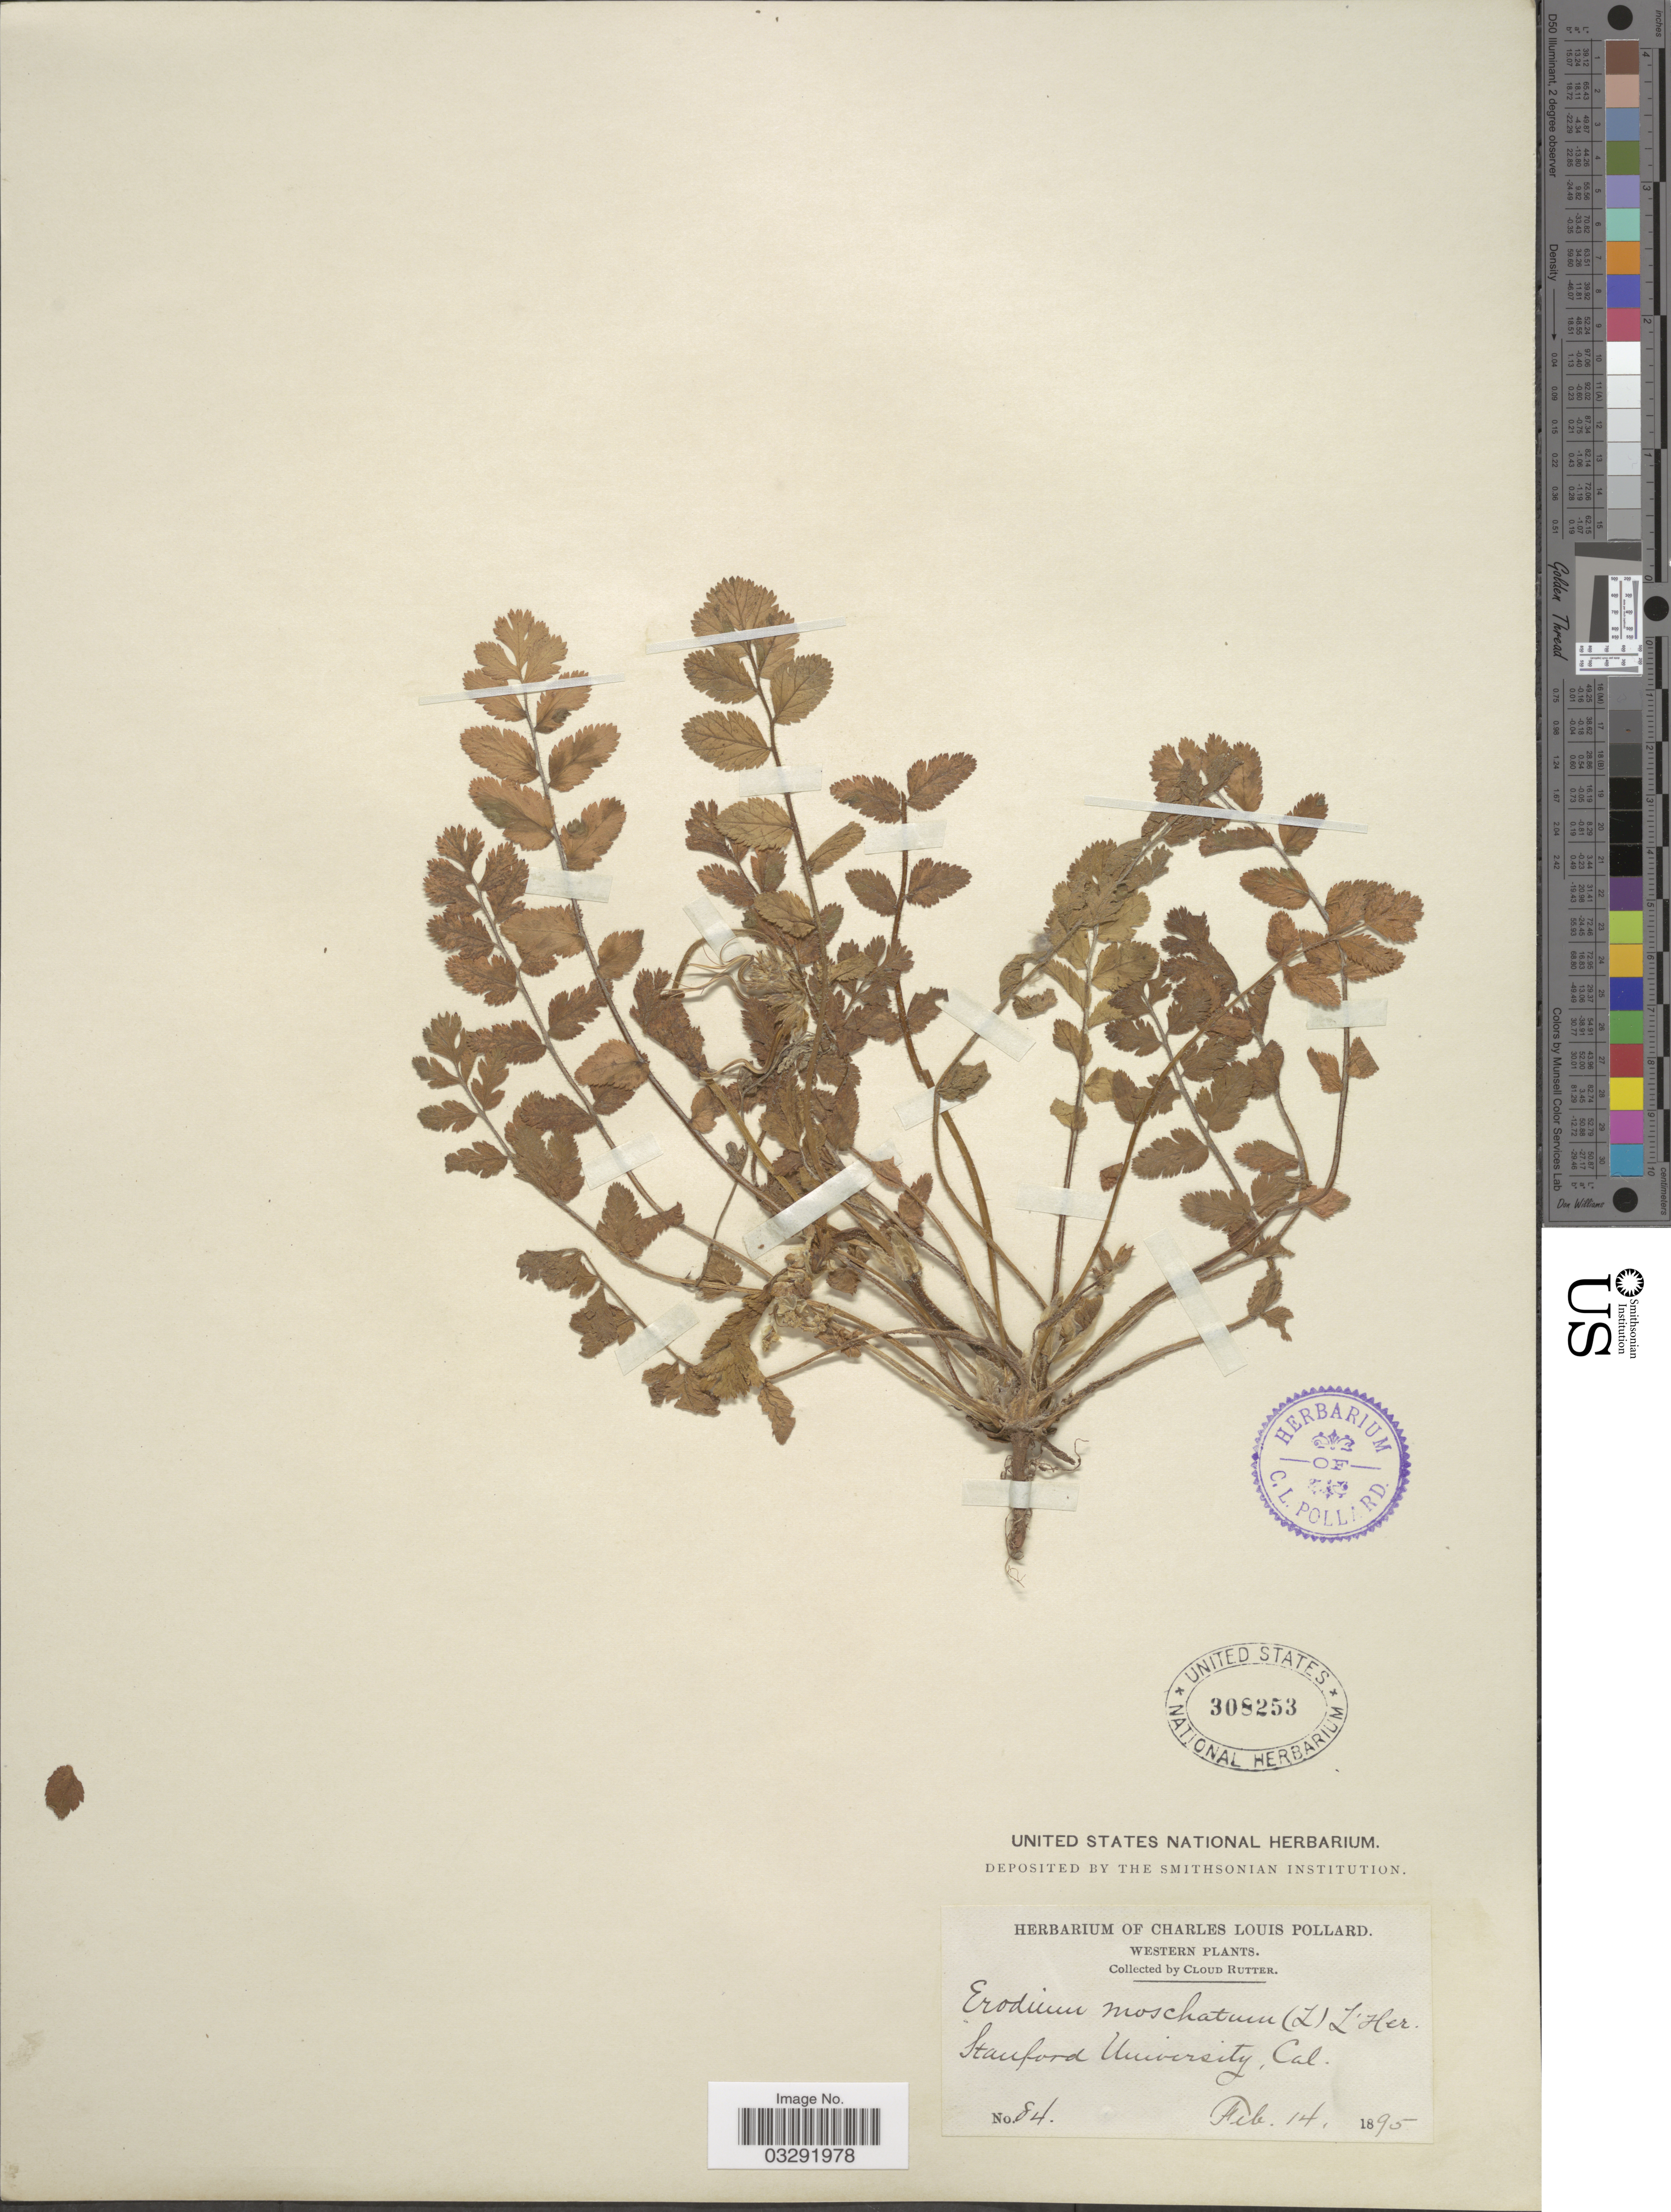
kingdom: Plantae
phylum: Tracheophyta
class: Magnoliopsida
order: Geraniales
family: Geraniaceae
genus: Erodium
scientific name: Erodium moschatum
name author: (L.) L'Hér. ex Aiton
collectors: C. Rutter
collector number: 84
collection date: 1895-02-14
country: United States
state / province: California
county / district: Santa Clara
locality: Western. Stanford University.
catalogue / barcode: US 308253